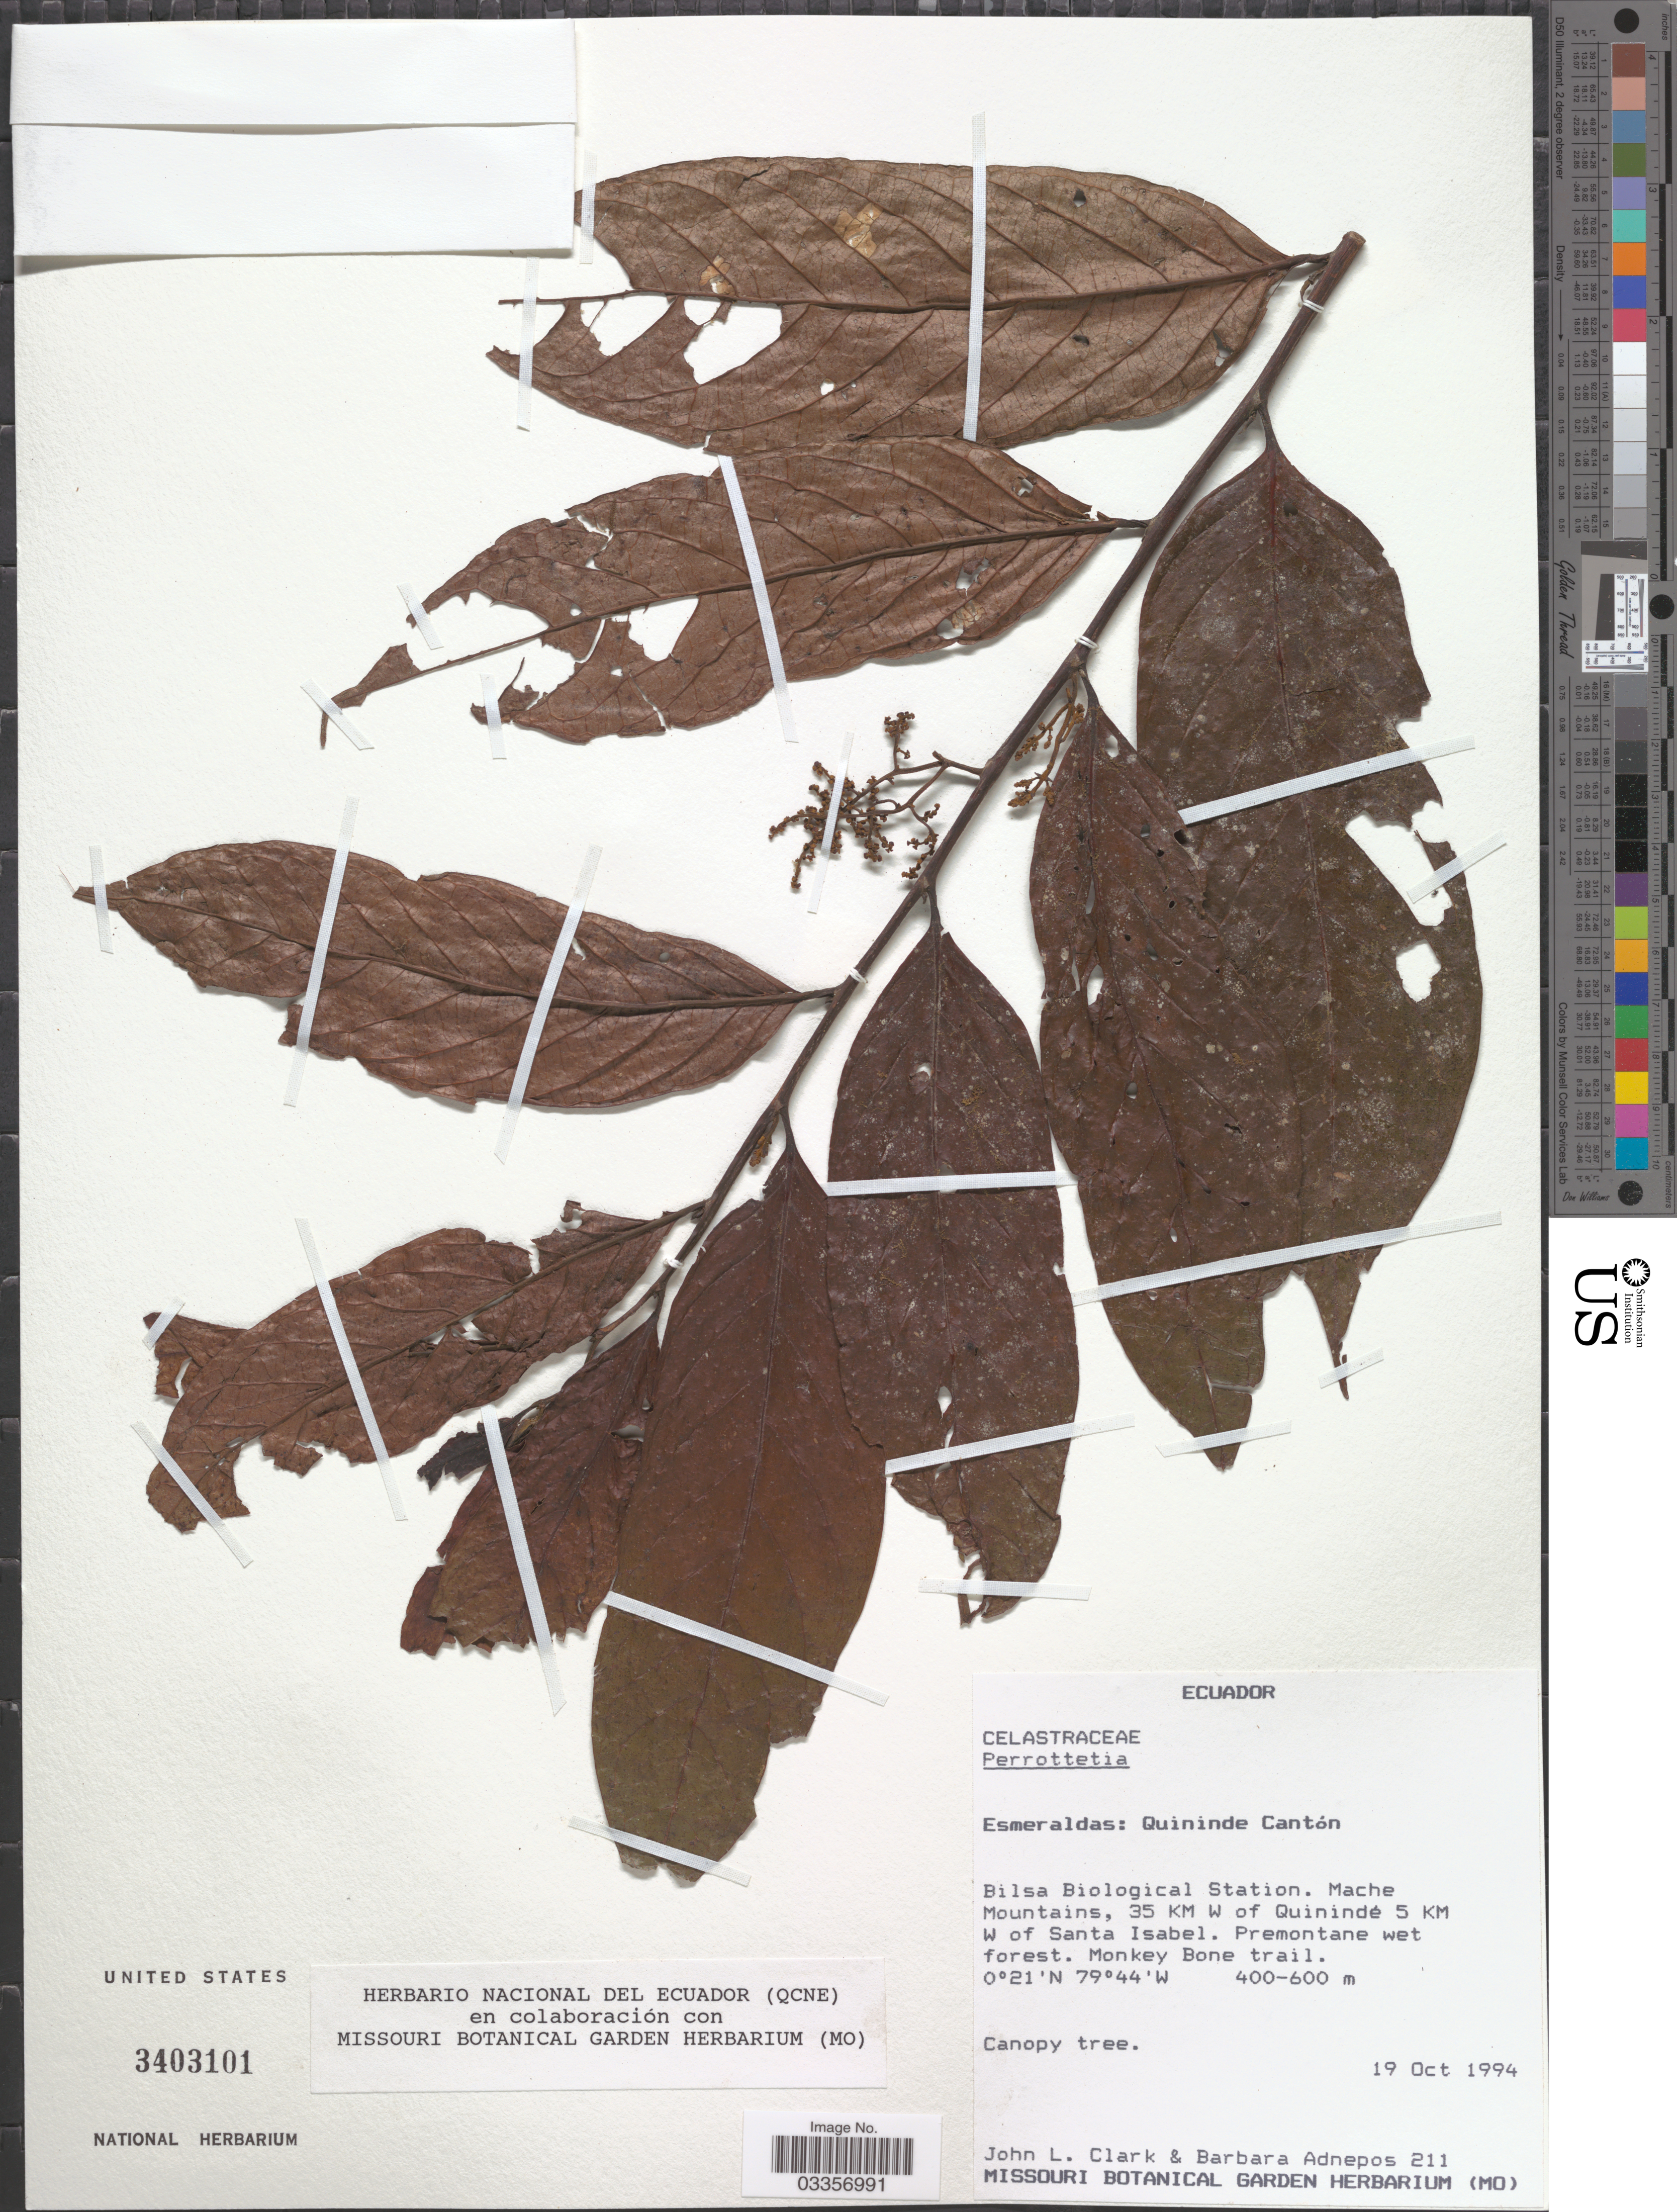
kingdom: Plantae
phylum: Tracheophyta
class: Magnoliopsida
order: Huerteales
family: Dipentodontaceae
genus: Perrottetia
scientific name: Perrottetia sp.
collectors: J. L. Clark & B. Adnepos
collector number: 211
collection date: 1944-10-19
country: Ecuador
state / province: Esmeraldas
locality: Quininde Cantón. Bilsa Biological Station. Mache Mountains, 35 KM W of Quinindé 5 KM W of Santa Isabel. Premontane west forest. Monkey Bone trail.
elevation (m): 400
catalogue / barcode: US 3403101